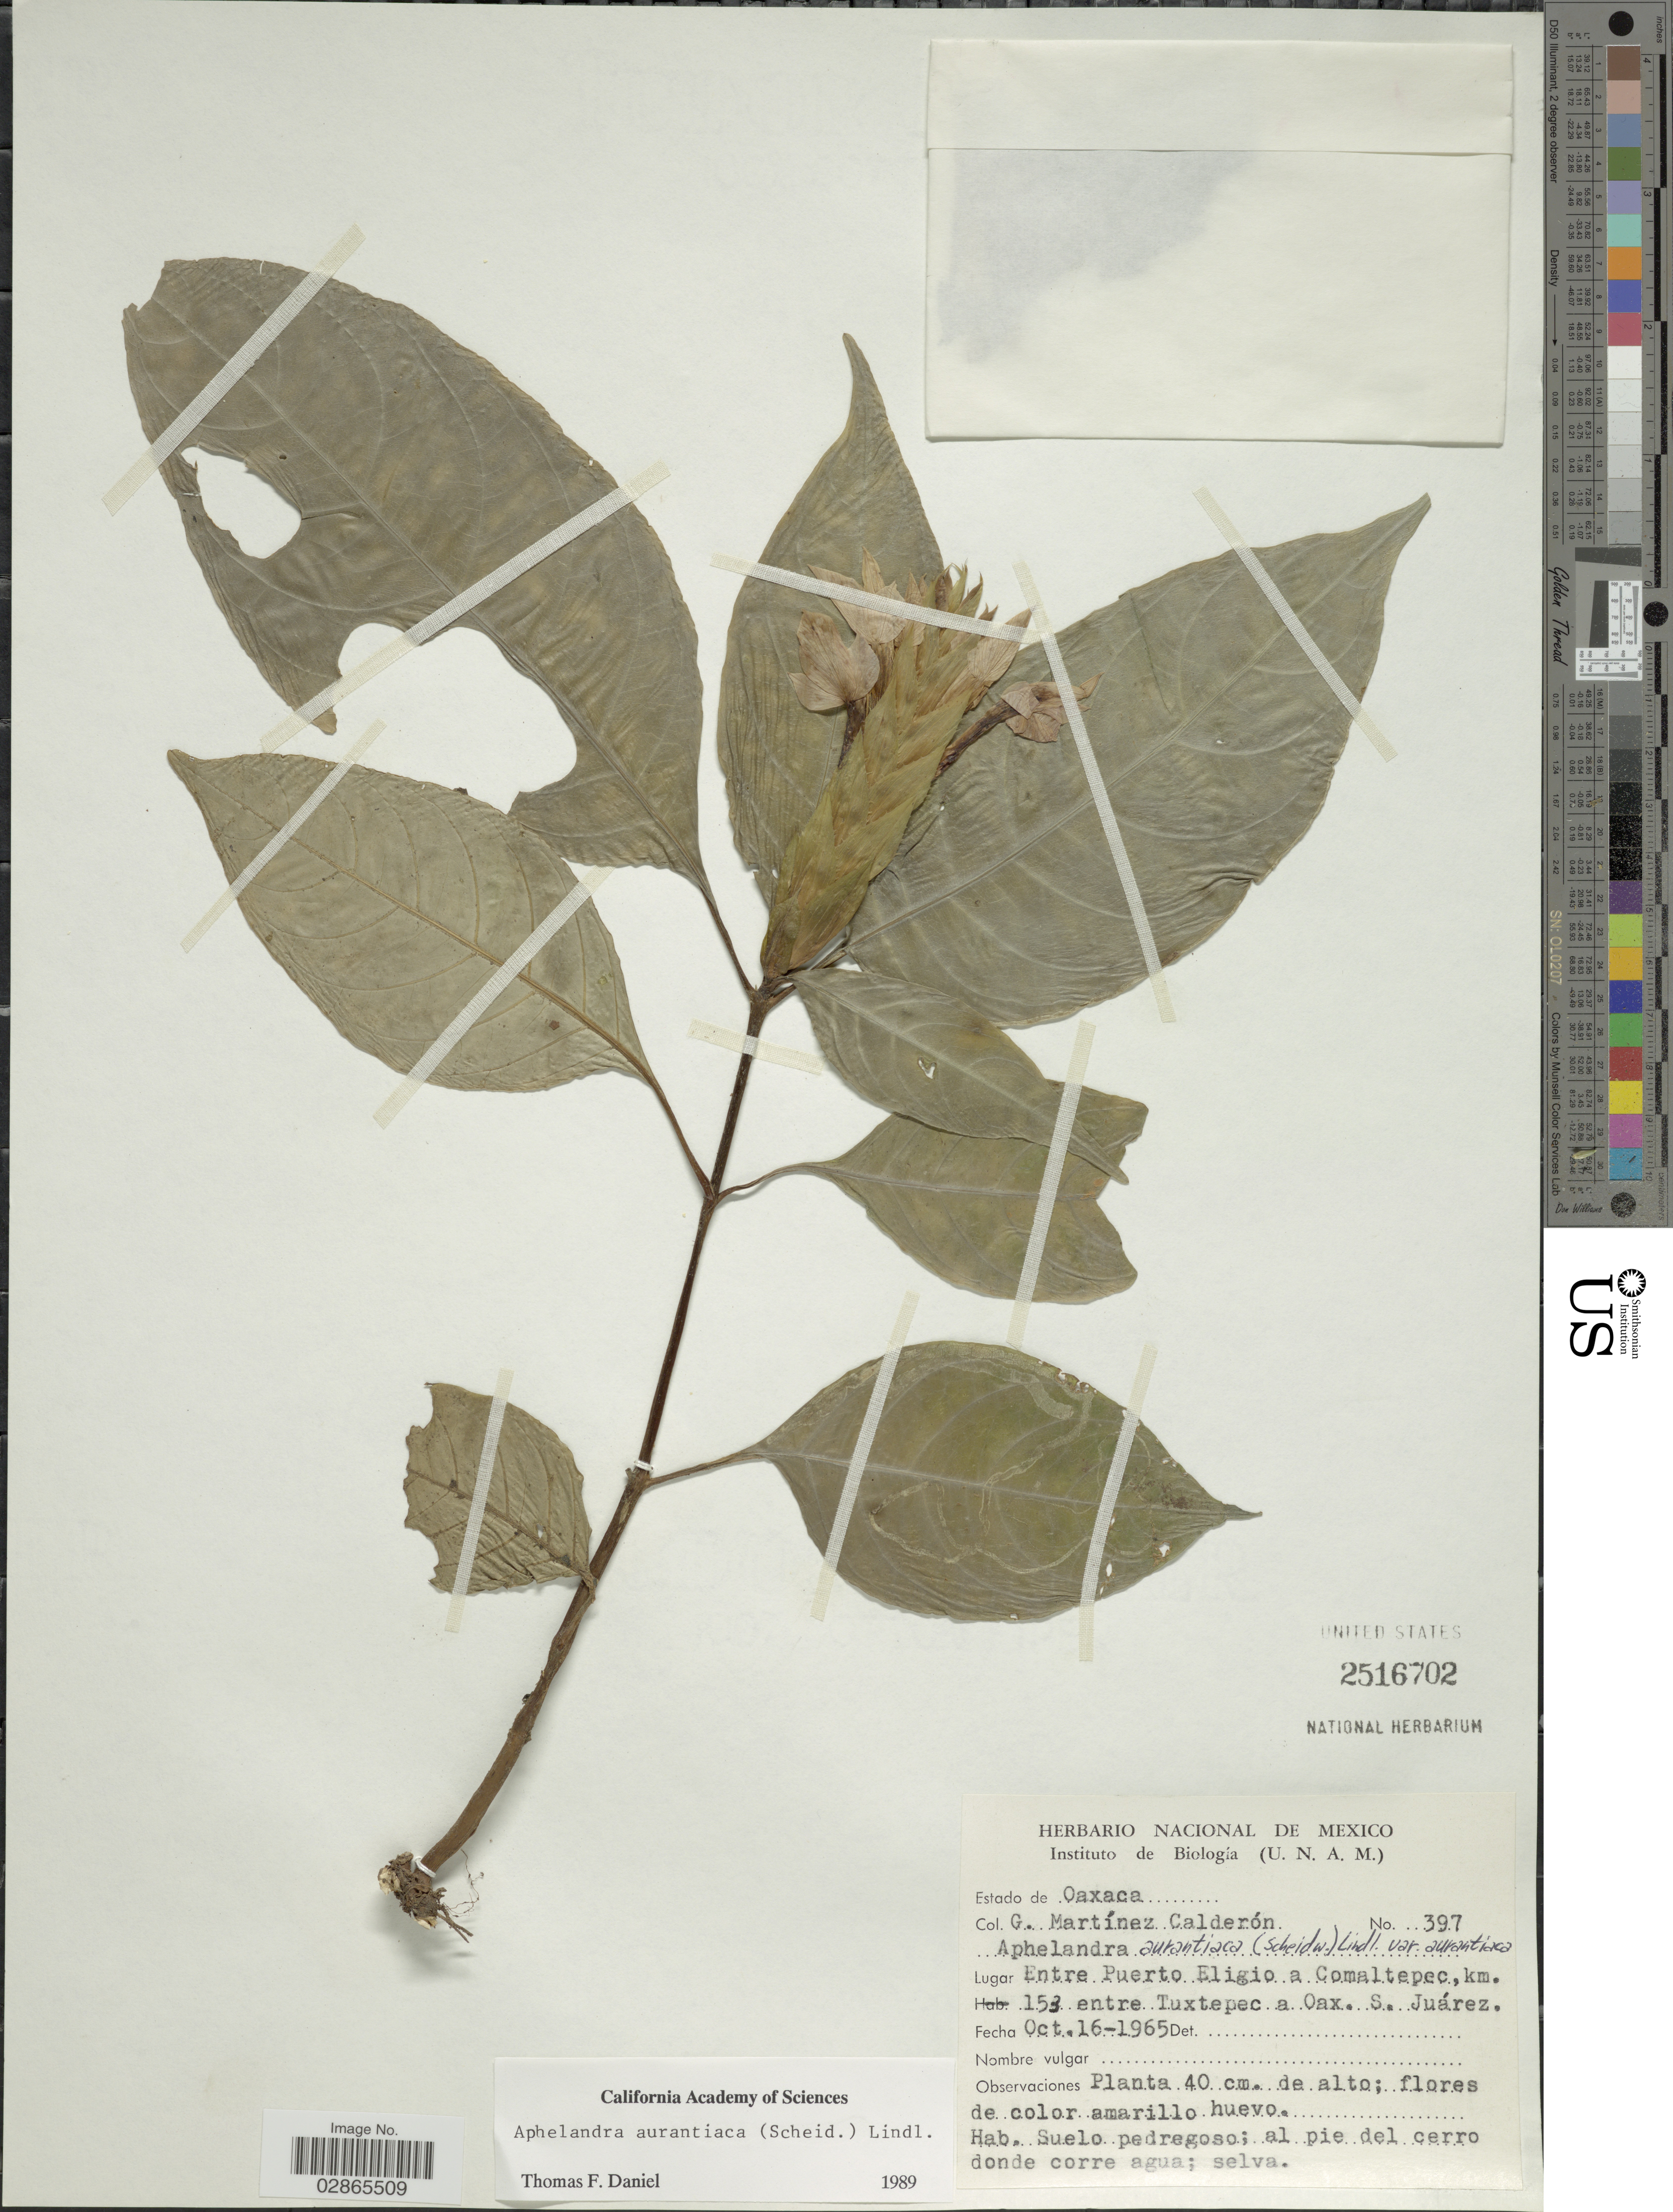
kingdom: Plantae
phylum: Tracheophyta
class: Magnoliopsida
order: Lamiales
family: Acanthaceae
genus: Aphelandra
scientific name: Aphelandra aurantiaca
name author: (Scheidw.) Lindl.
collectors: G. Martínez Calderón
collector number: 397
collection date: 1965-10-16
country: Mexico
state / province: Oaxaca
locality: Entre Puerto Eligio a Comaltepec, km. 153 entre Tuxtepec a Oax. S. Juárez.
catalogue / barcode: US 2516702